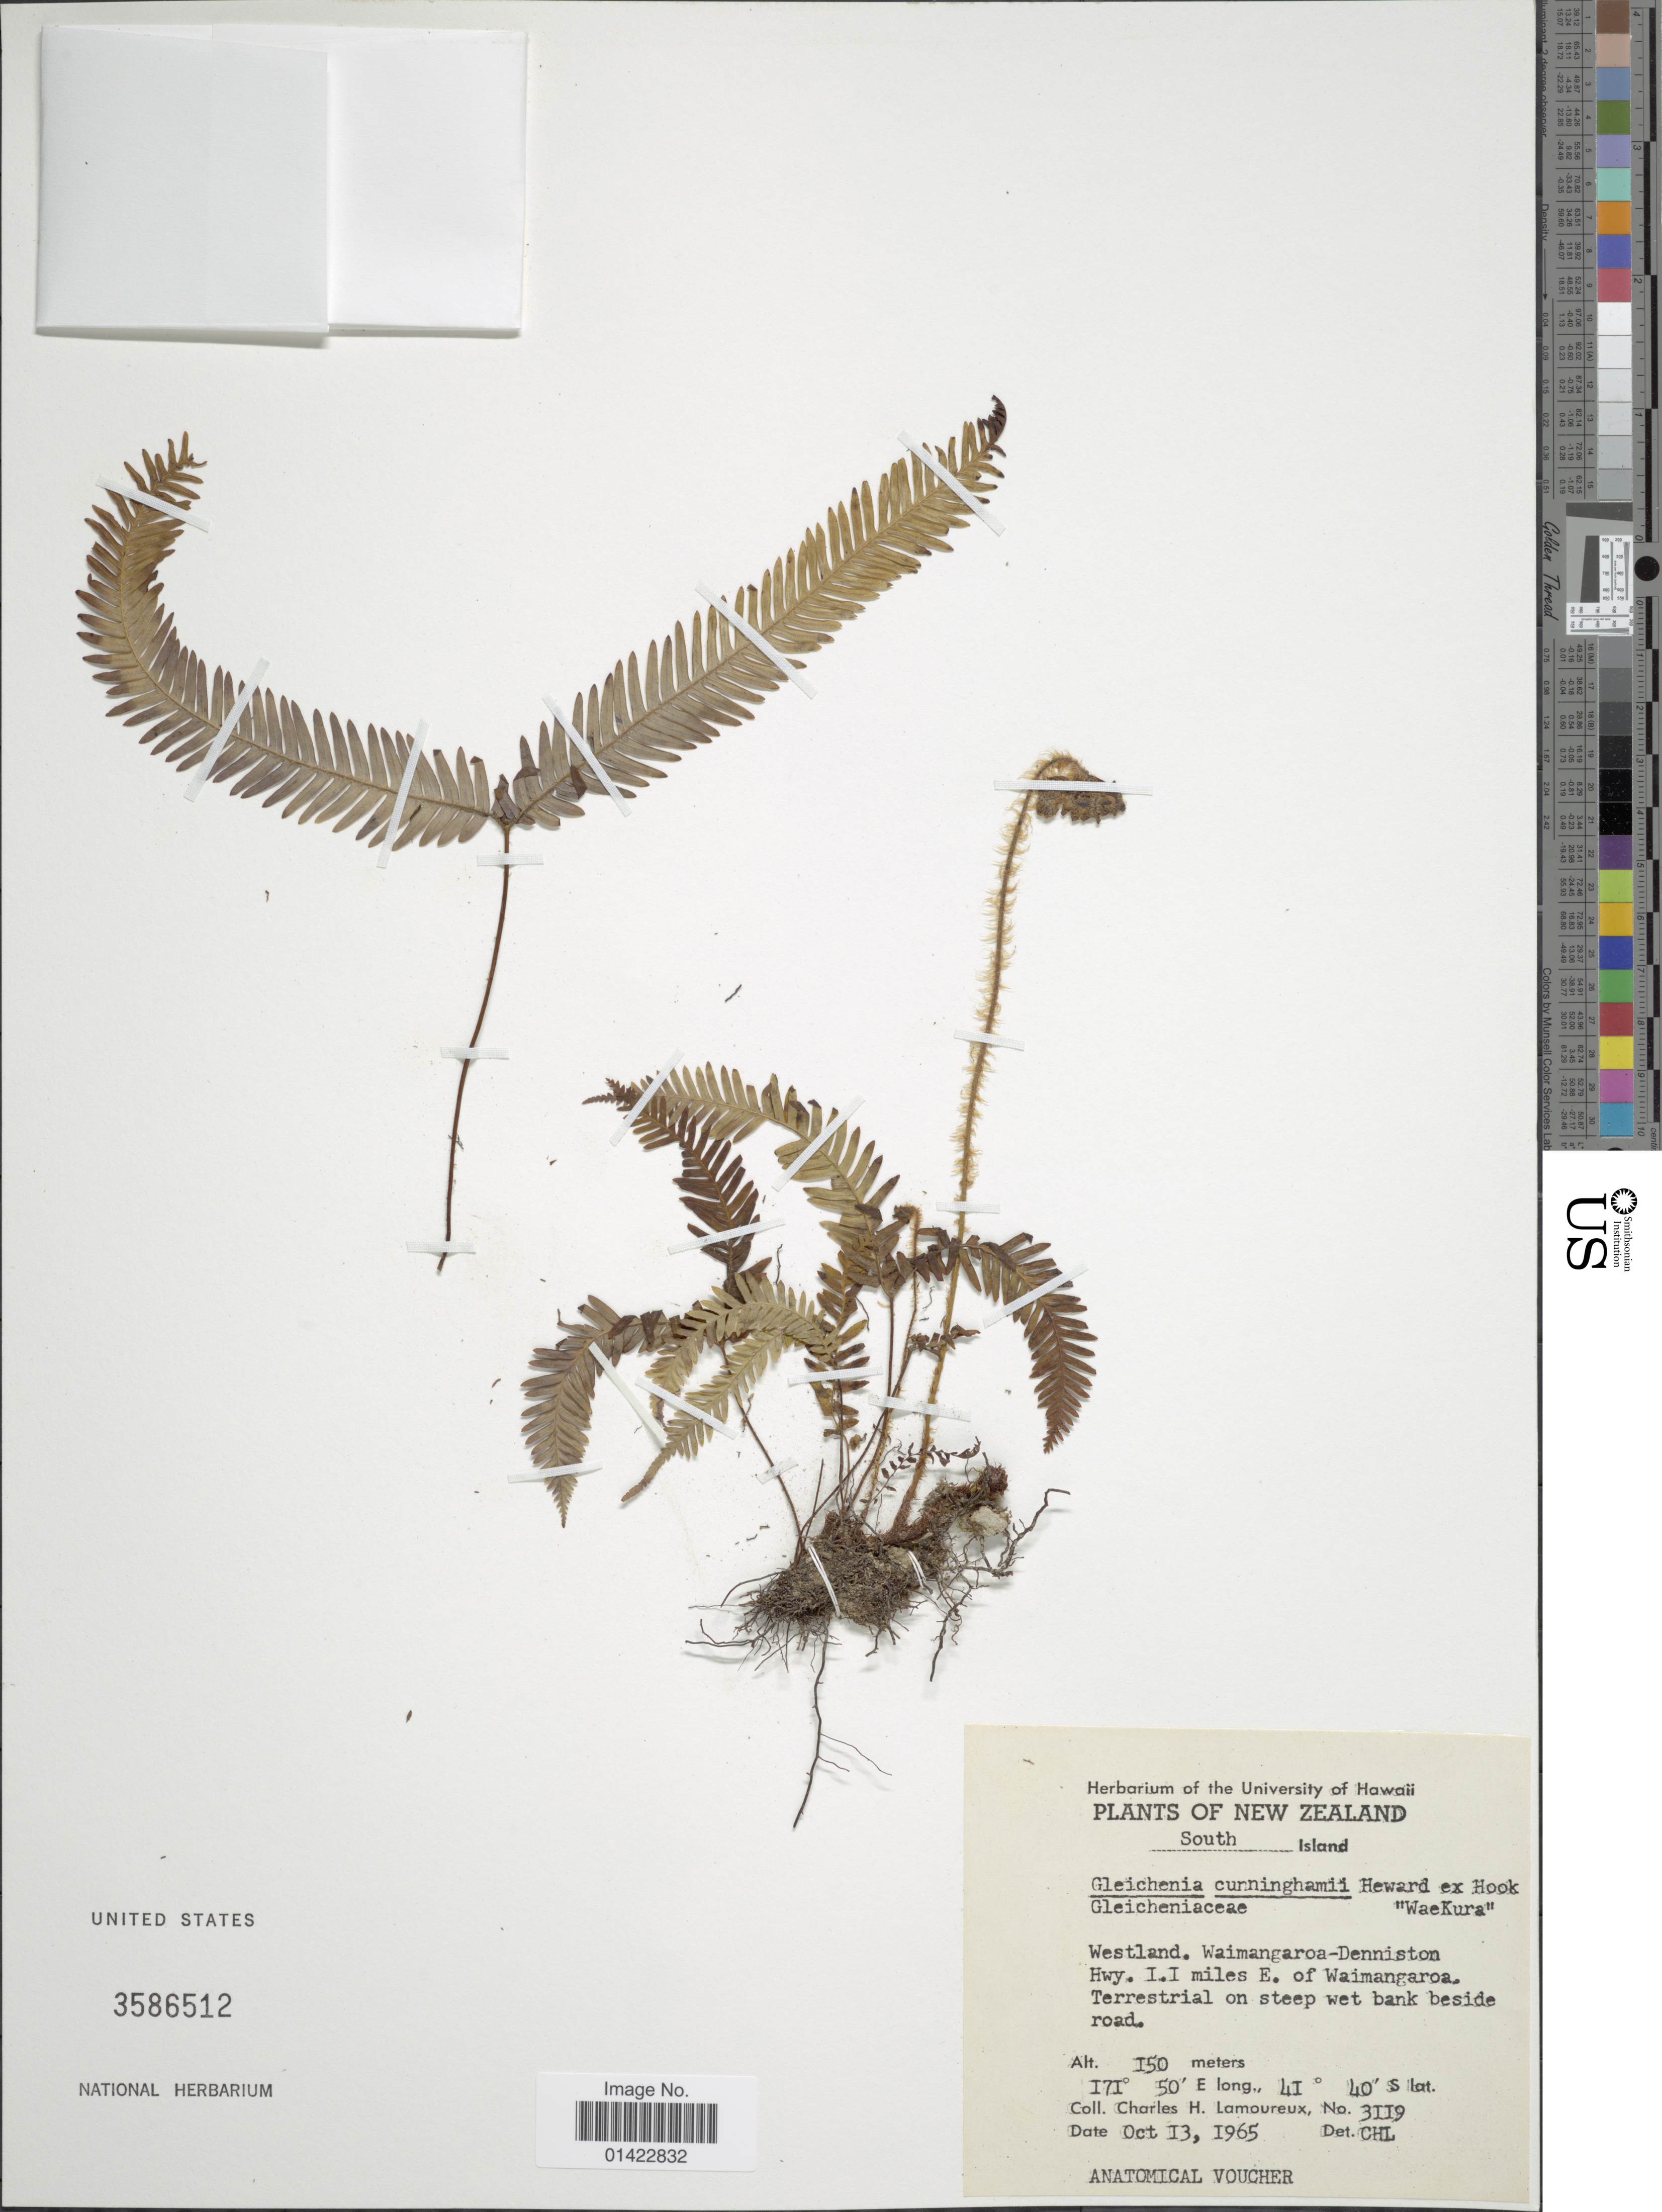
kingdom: Plantae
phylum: Tracheophyta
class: Polypodiopsida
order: Gleicheniales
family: Gleicheniaceae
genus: Sticherus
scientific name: Sticherus cunninghamii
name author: (Heward ex Hook.) Ching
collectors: C. H. Lamoureux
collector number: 3119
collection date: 1965-10-13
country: New Zealand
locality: South Island. Westland. Waimangarao-Denniston Hwy. 1.1 miles E. of Waimangaroa.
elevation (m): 150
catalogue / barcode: US 3586512